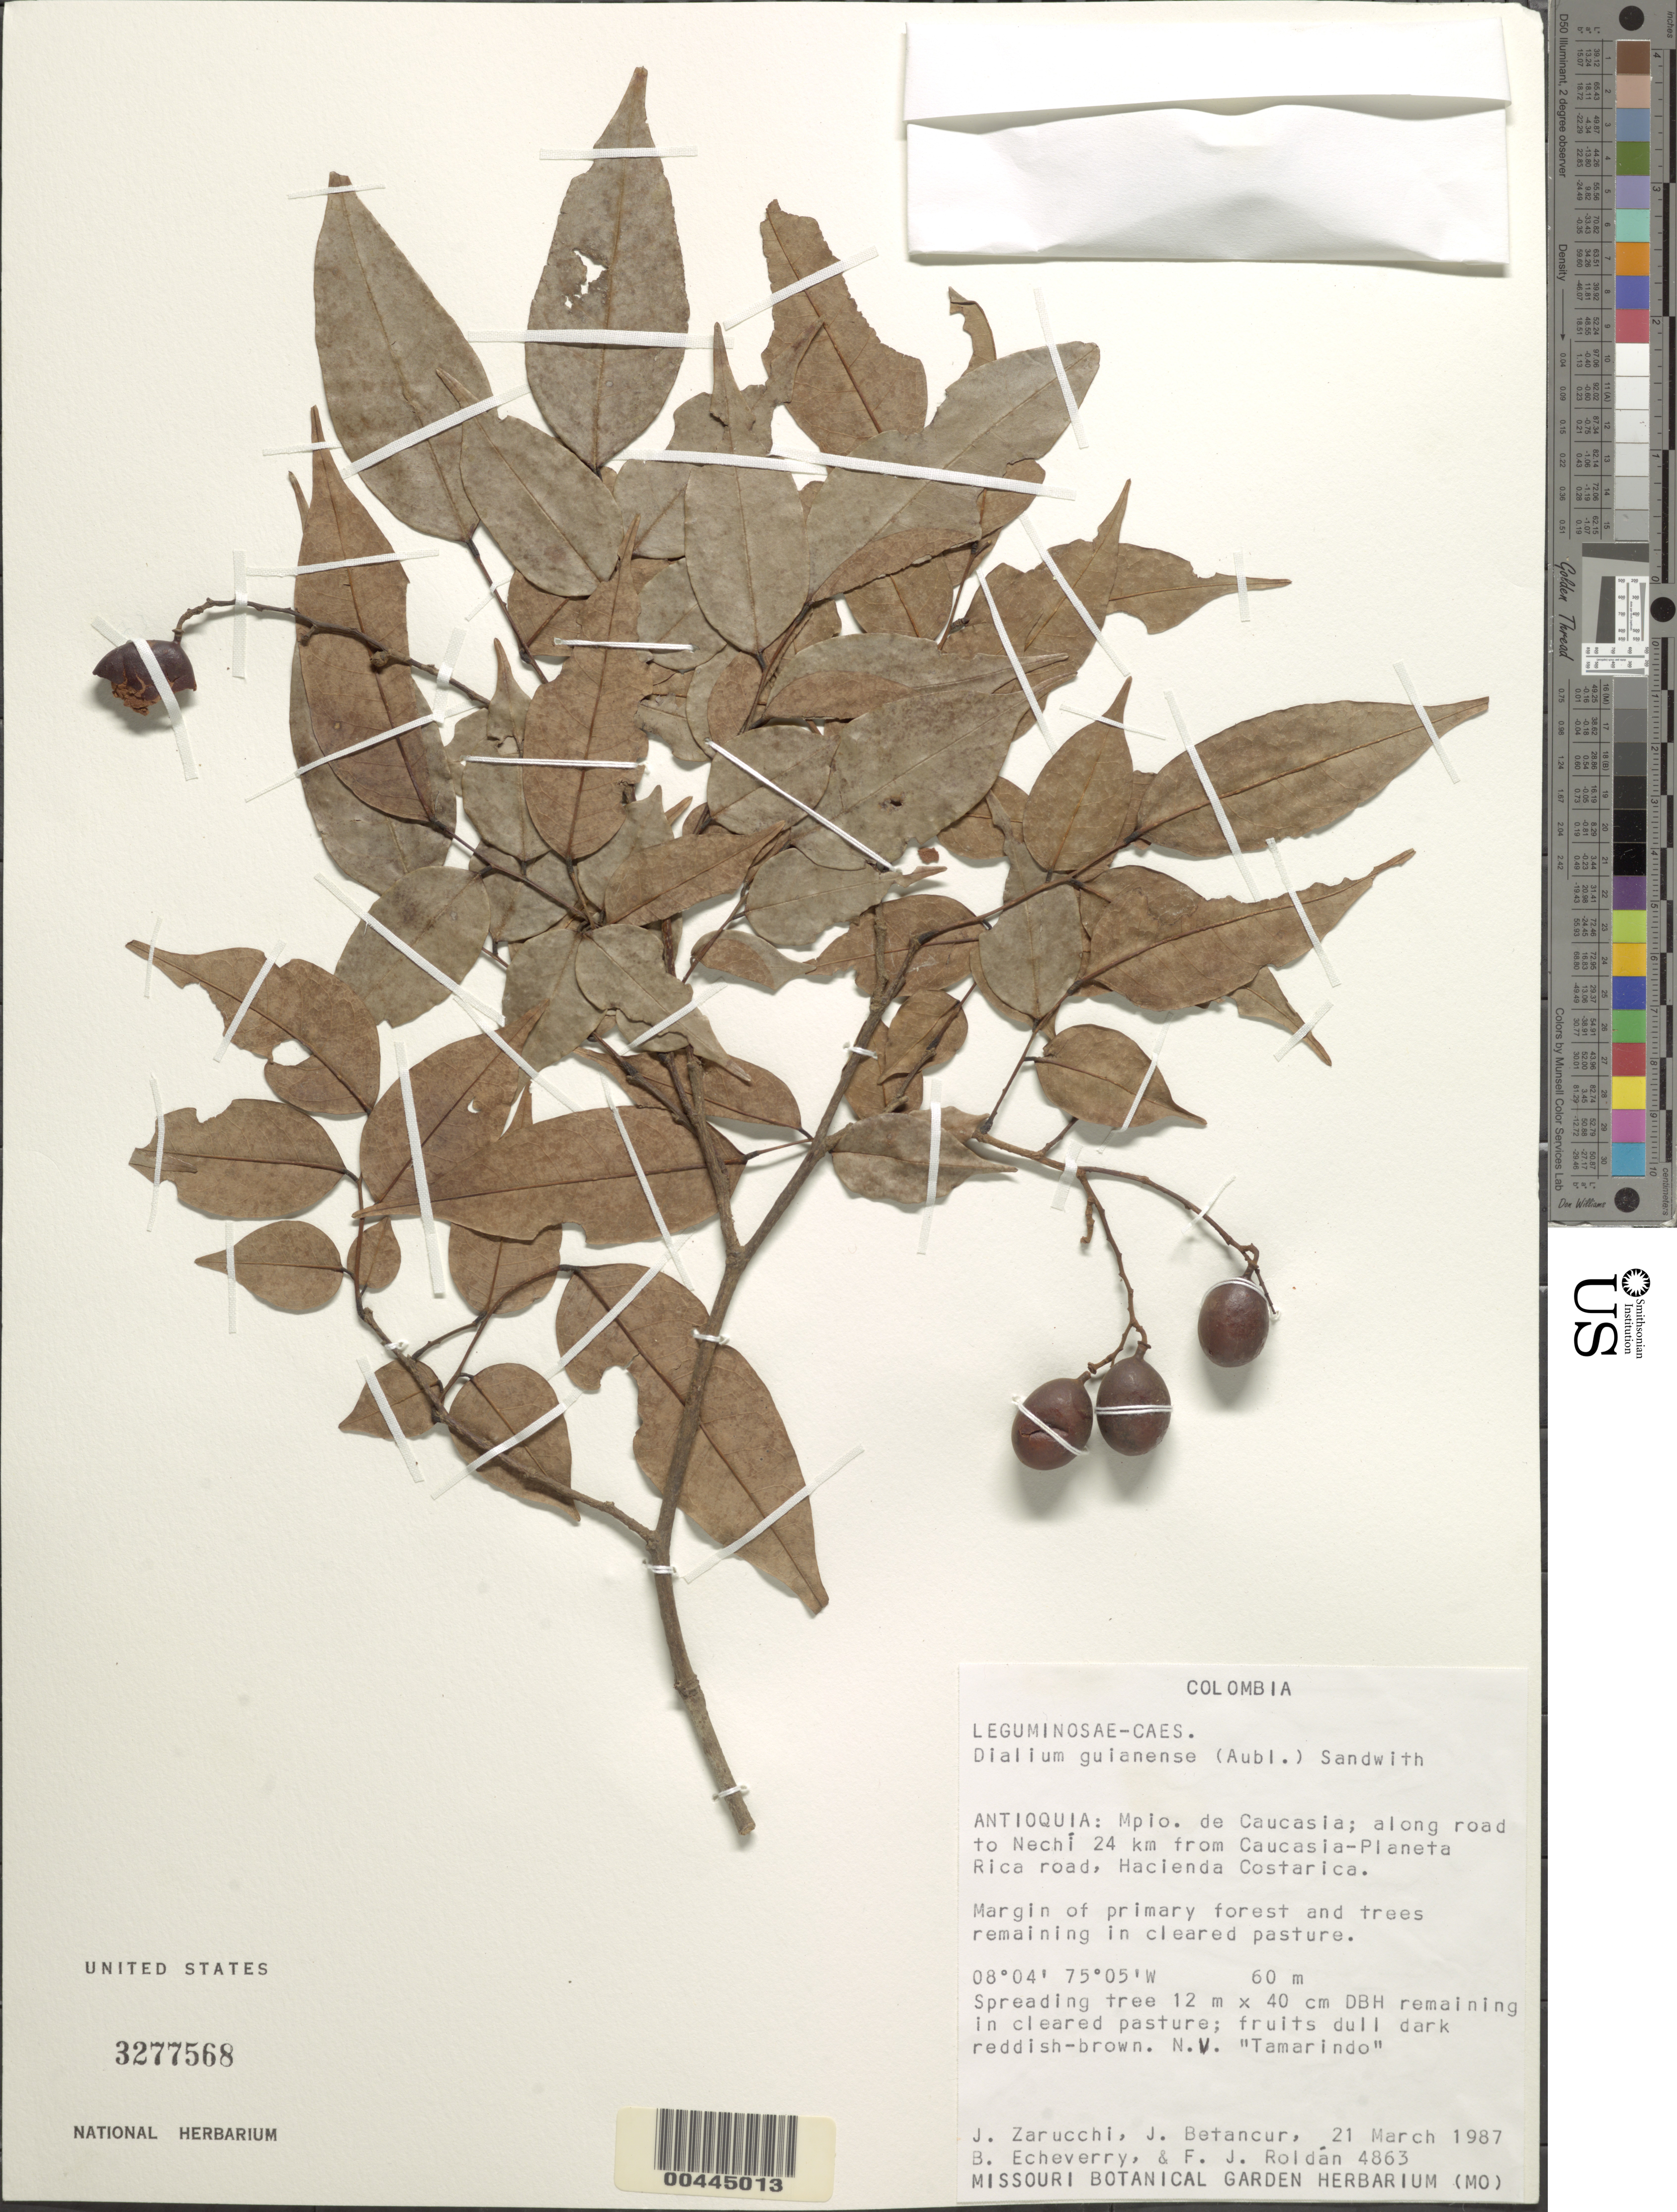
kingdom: Plantae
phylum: Tracheophyta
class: Magnoliopsida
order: Fabales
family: Fabaceae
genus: Dialium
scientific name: Dialium guianense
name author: (Aubl.) Sandwith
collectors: J. L. Zarucchi, J. C. Betancur, B. Echeverry & F. J. Roldán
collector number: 4863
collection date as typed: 21 Mar 1987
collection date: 1987-03-21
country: Colombia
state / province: Antioquia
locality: Caucasia, road to Nechi from Caucasia-Planeta Rica road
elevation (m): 50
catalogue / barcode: US 3277568